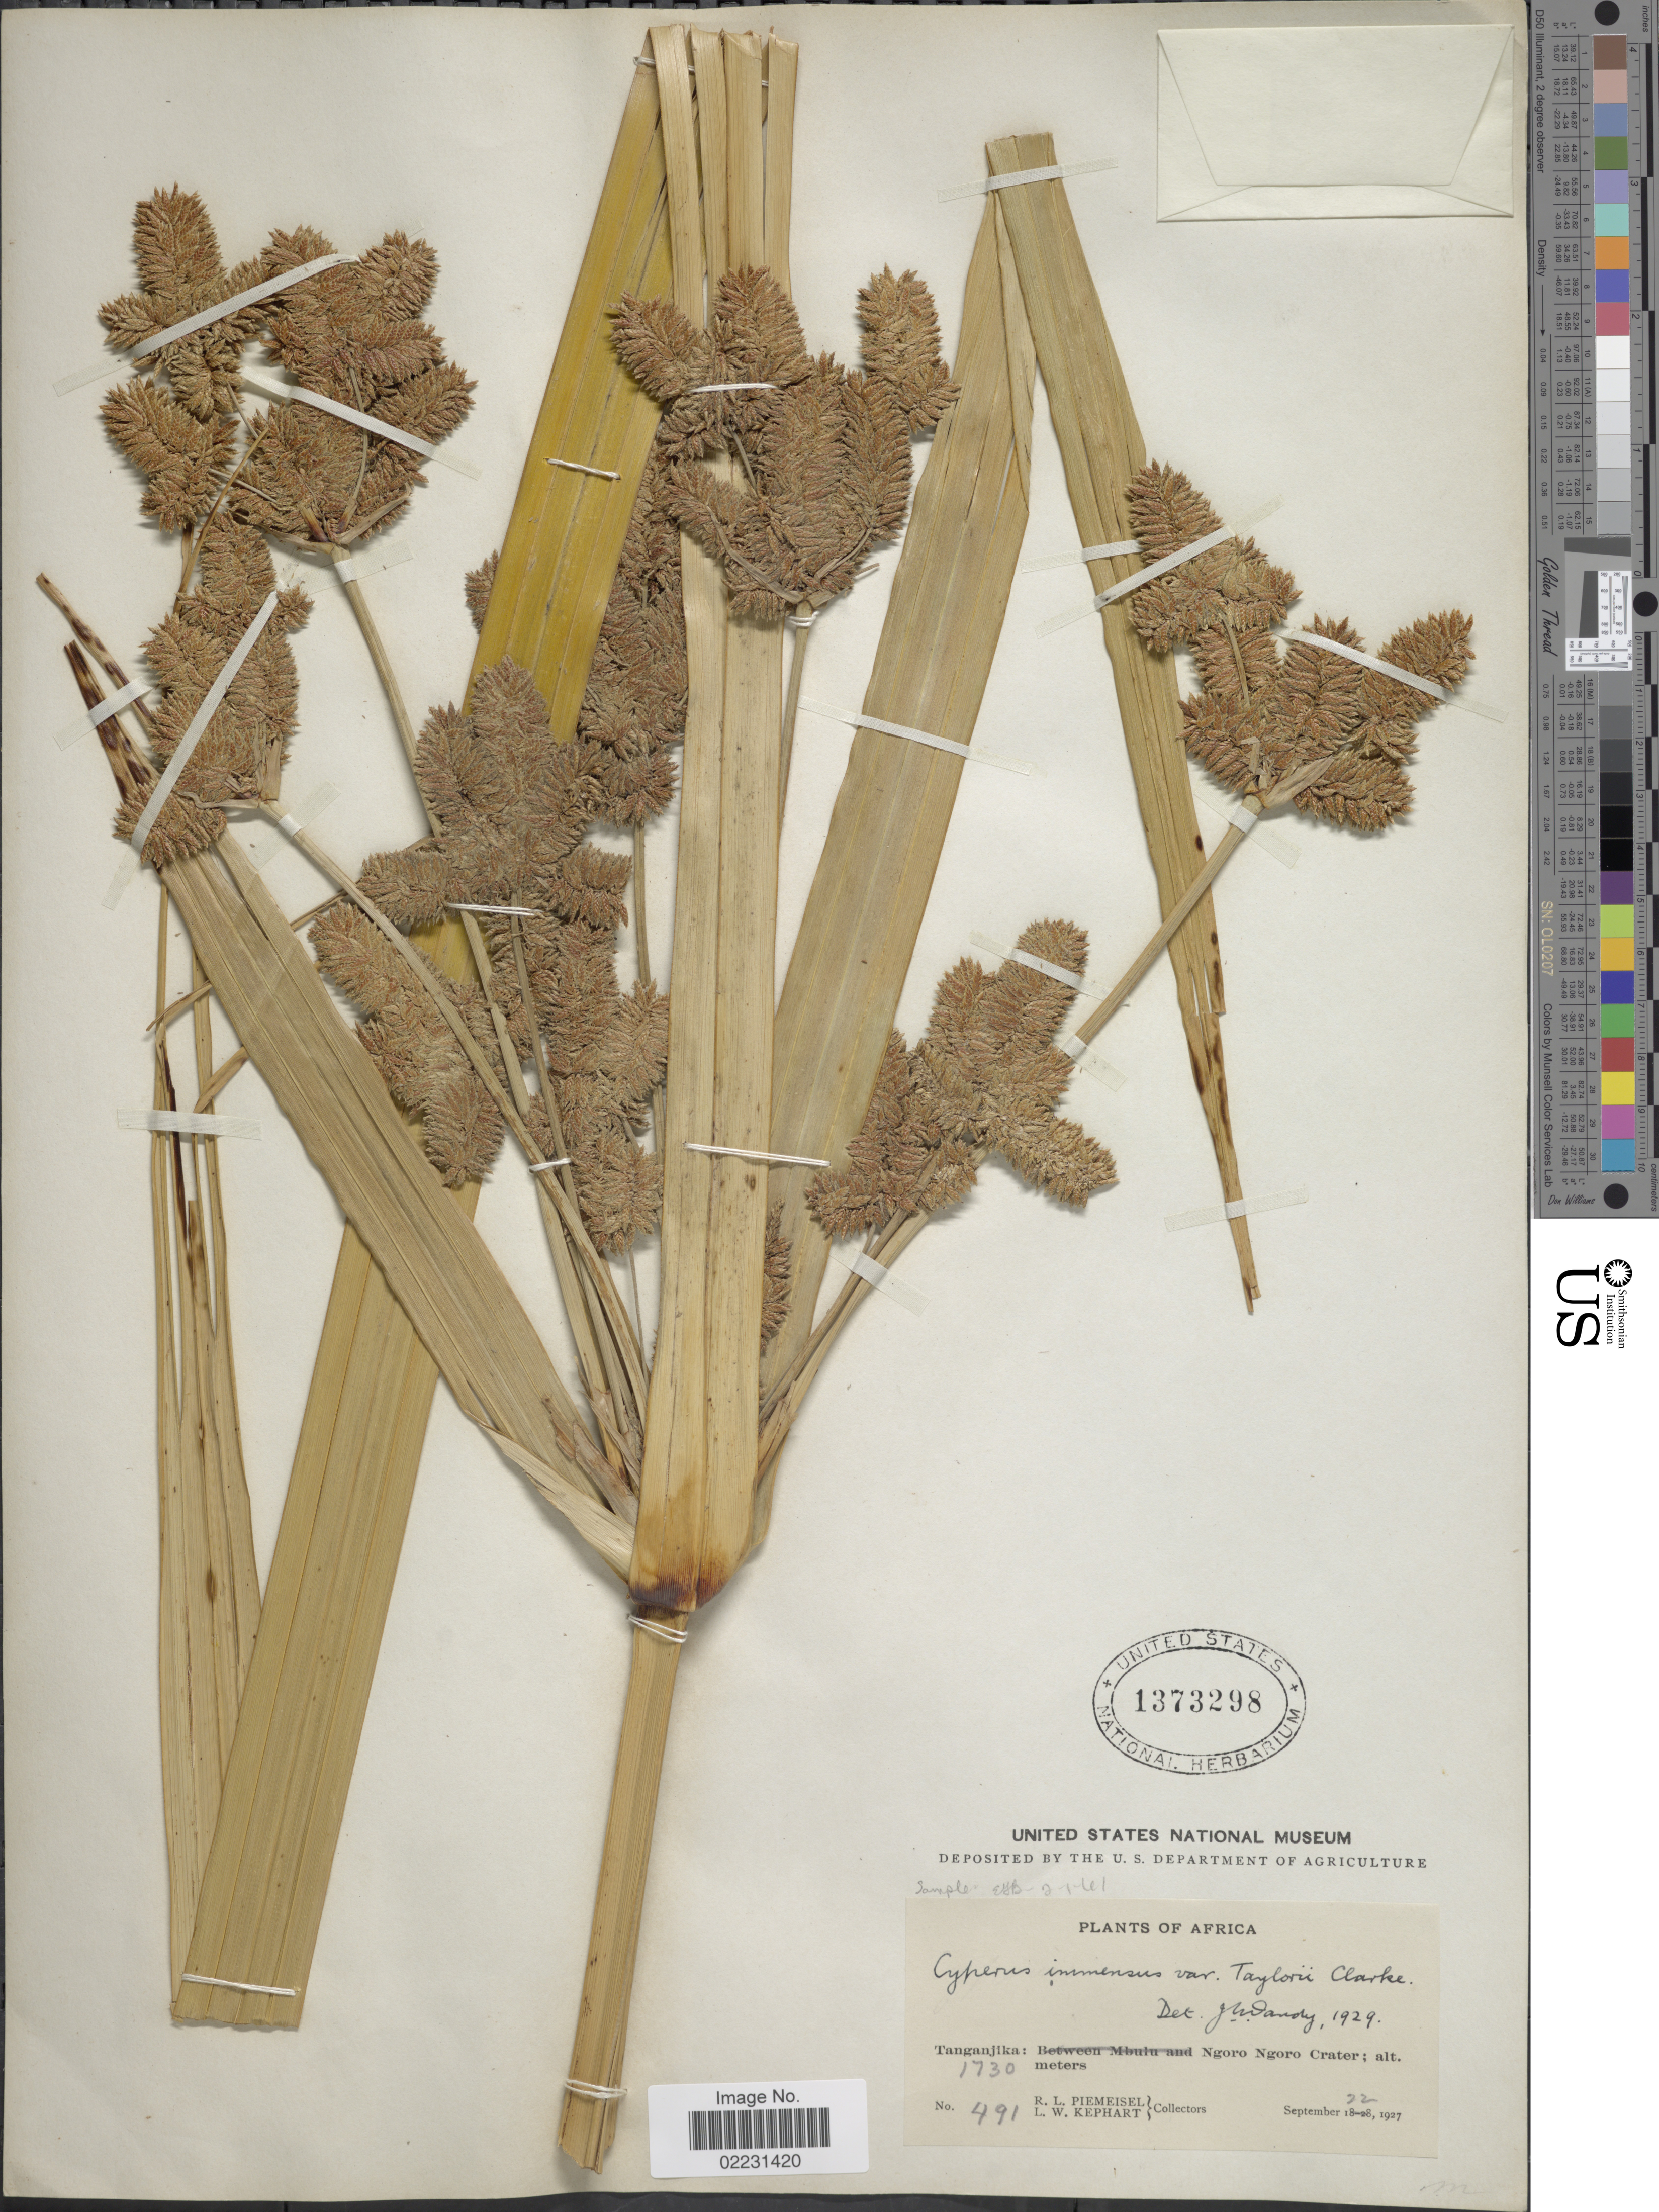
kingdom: Plantae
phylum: Tracheophyta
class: Liliopsida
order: Poales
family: Cyperaceae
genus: Cyperus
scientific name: Cyperus dives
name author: Delile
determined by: Strong, Mark T., (BOT), Smithsonian Institution - National Museum of Natural History (UNITED STATES)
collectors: R. L. Piemeisel & L. W. Kephart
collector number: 491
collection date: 1927-09-22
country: Tanzania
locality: Tanganjika: Ngoro Ngoro Crater.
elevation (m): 1730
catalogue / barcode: US 1373298